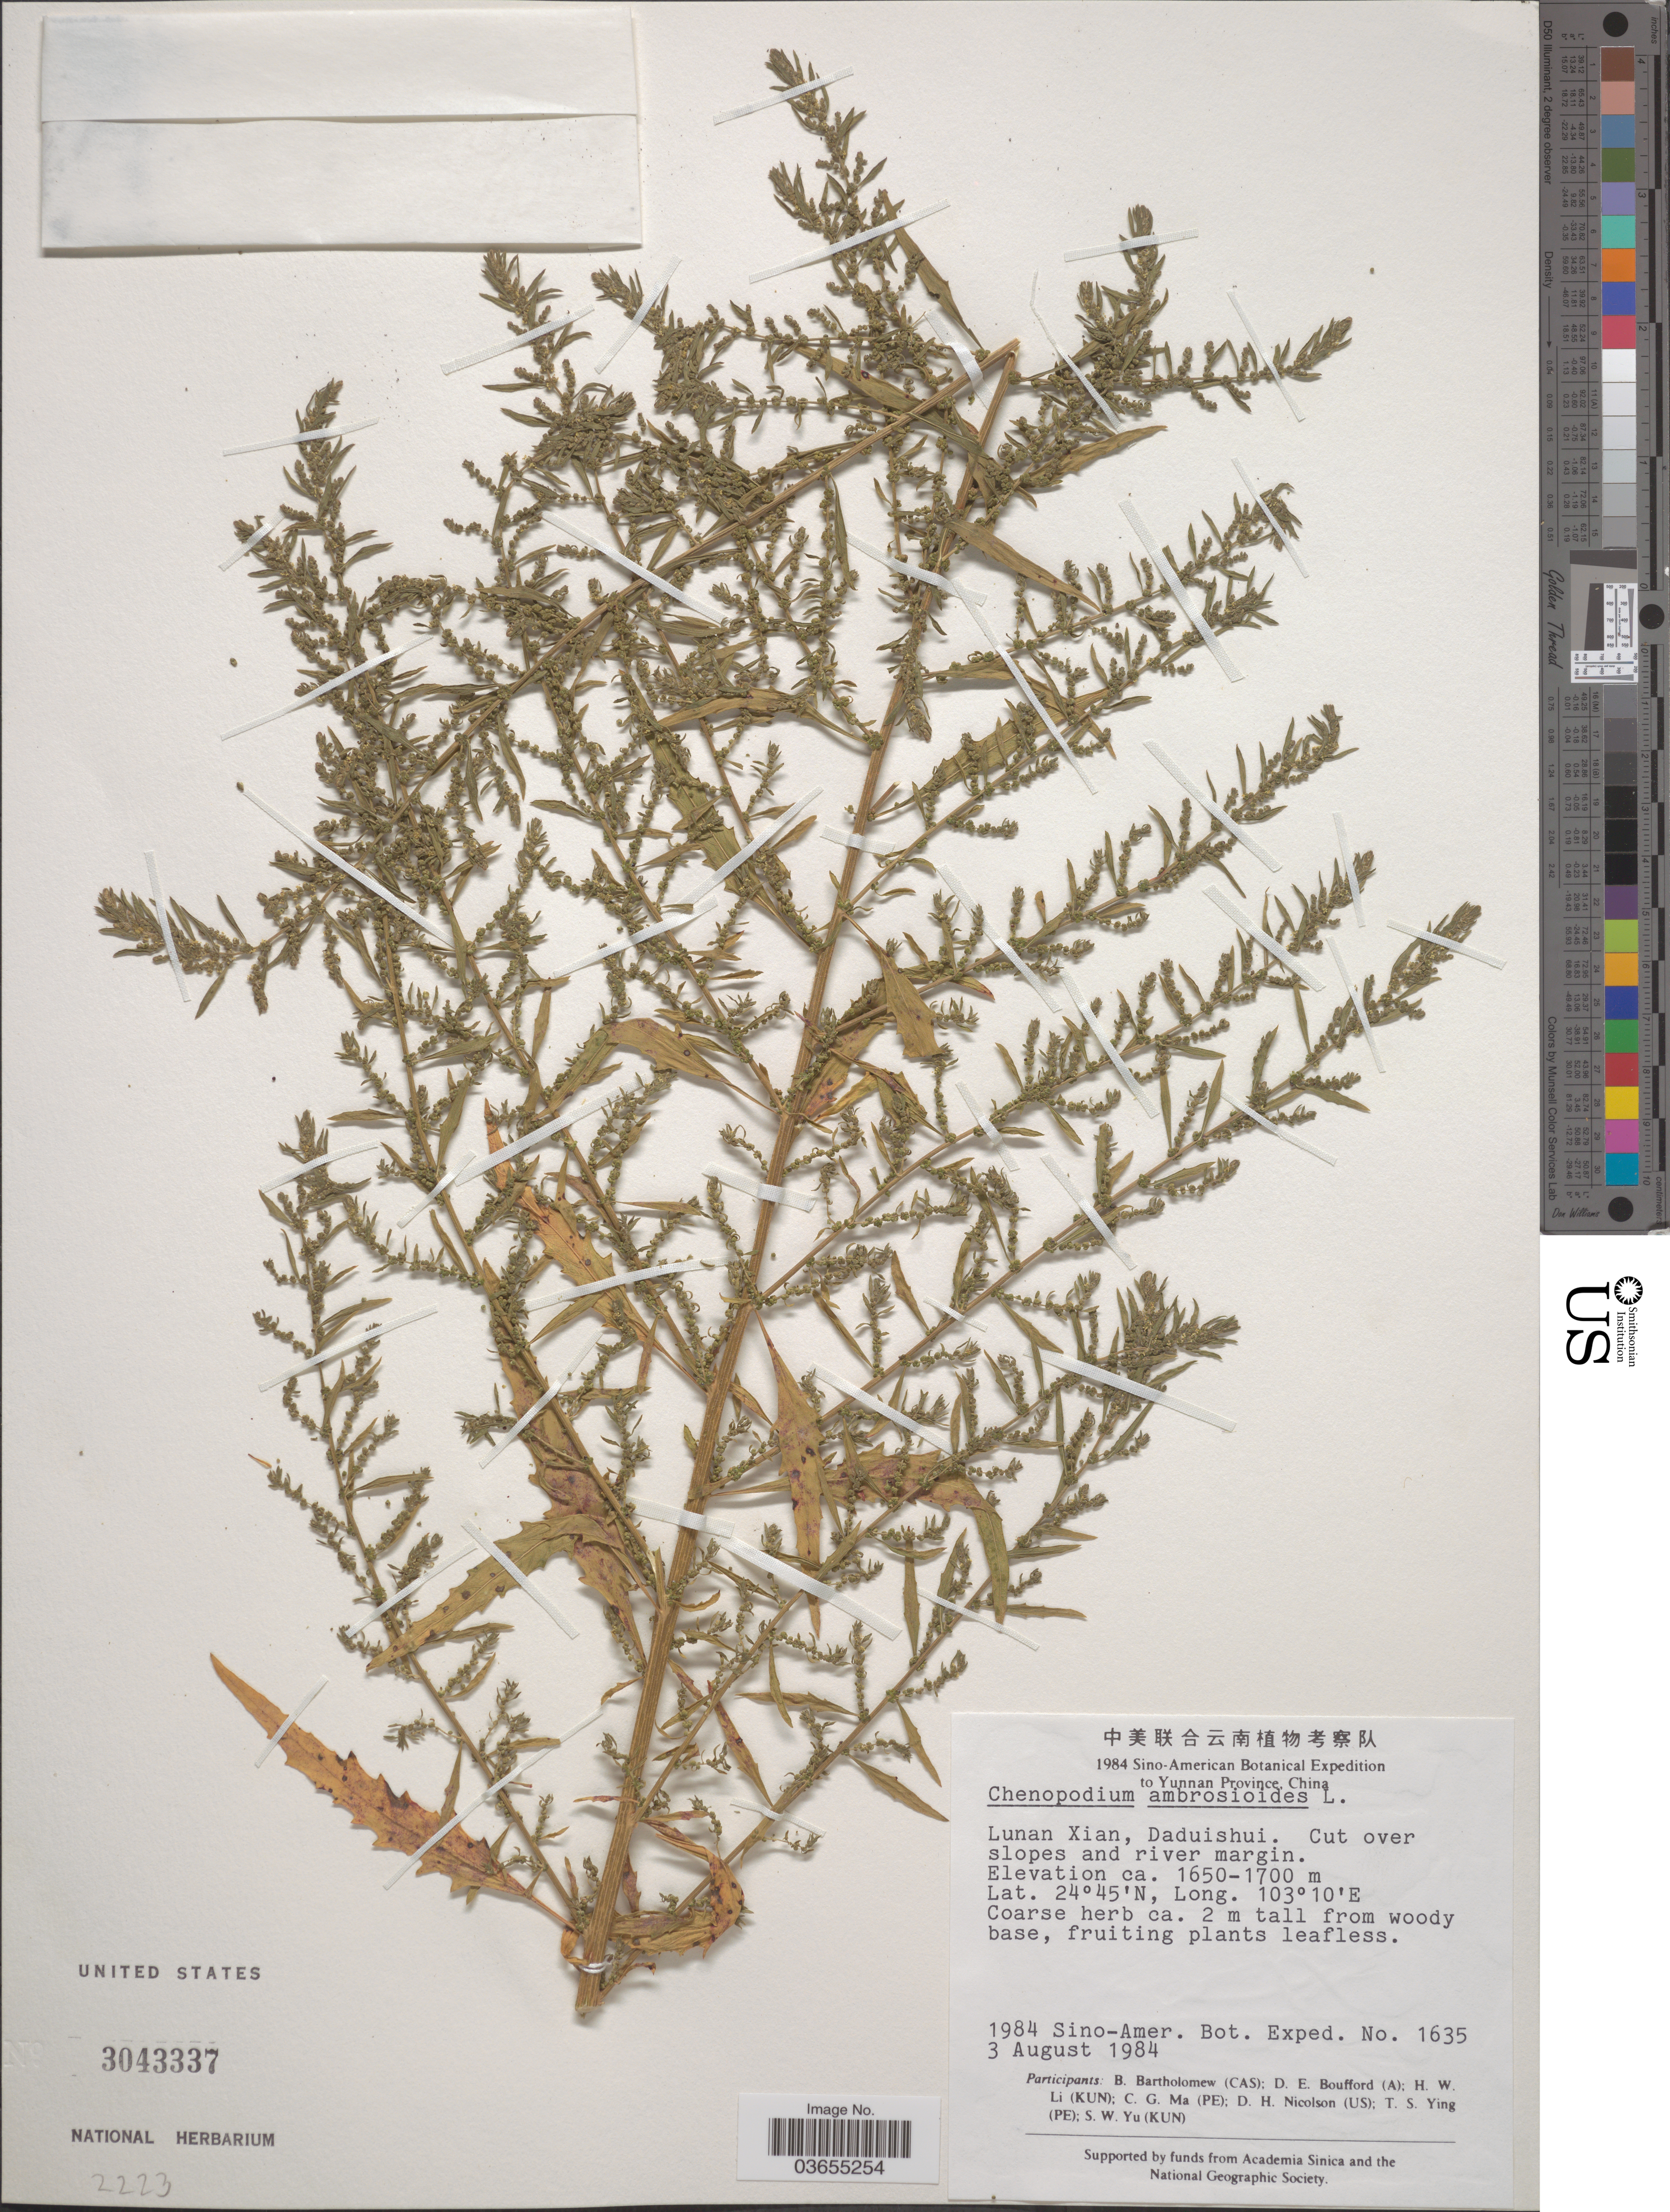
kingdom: Plantae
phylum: Tracheophyta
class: Magnoliopsida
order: Caryophyllales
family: Amaranthaceae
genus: Chenopodium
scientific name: Chenopodium ambrosioides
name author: L.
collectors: Sino-Amer. Bot. Exped. 1984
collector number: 1635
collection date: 1984-08-03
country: China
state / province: Yunnan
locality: Lunan Xian, Daduishui.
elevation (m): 1650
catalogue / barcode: US 3043337